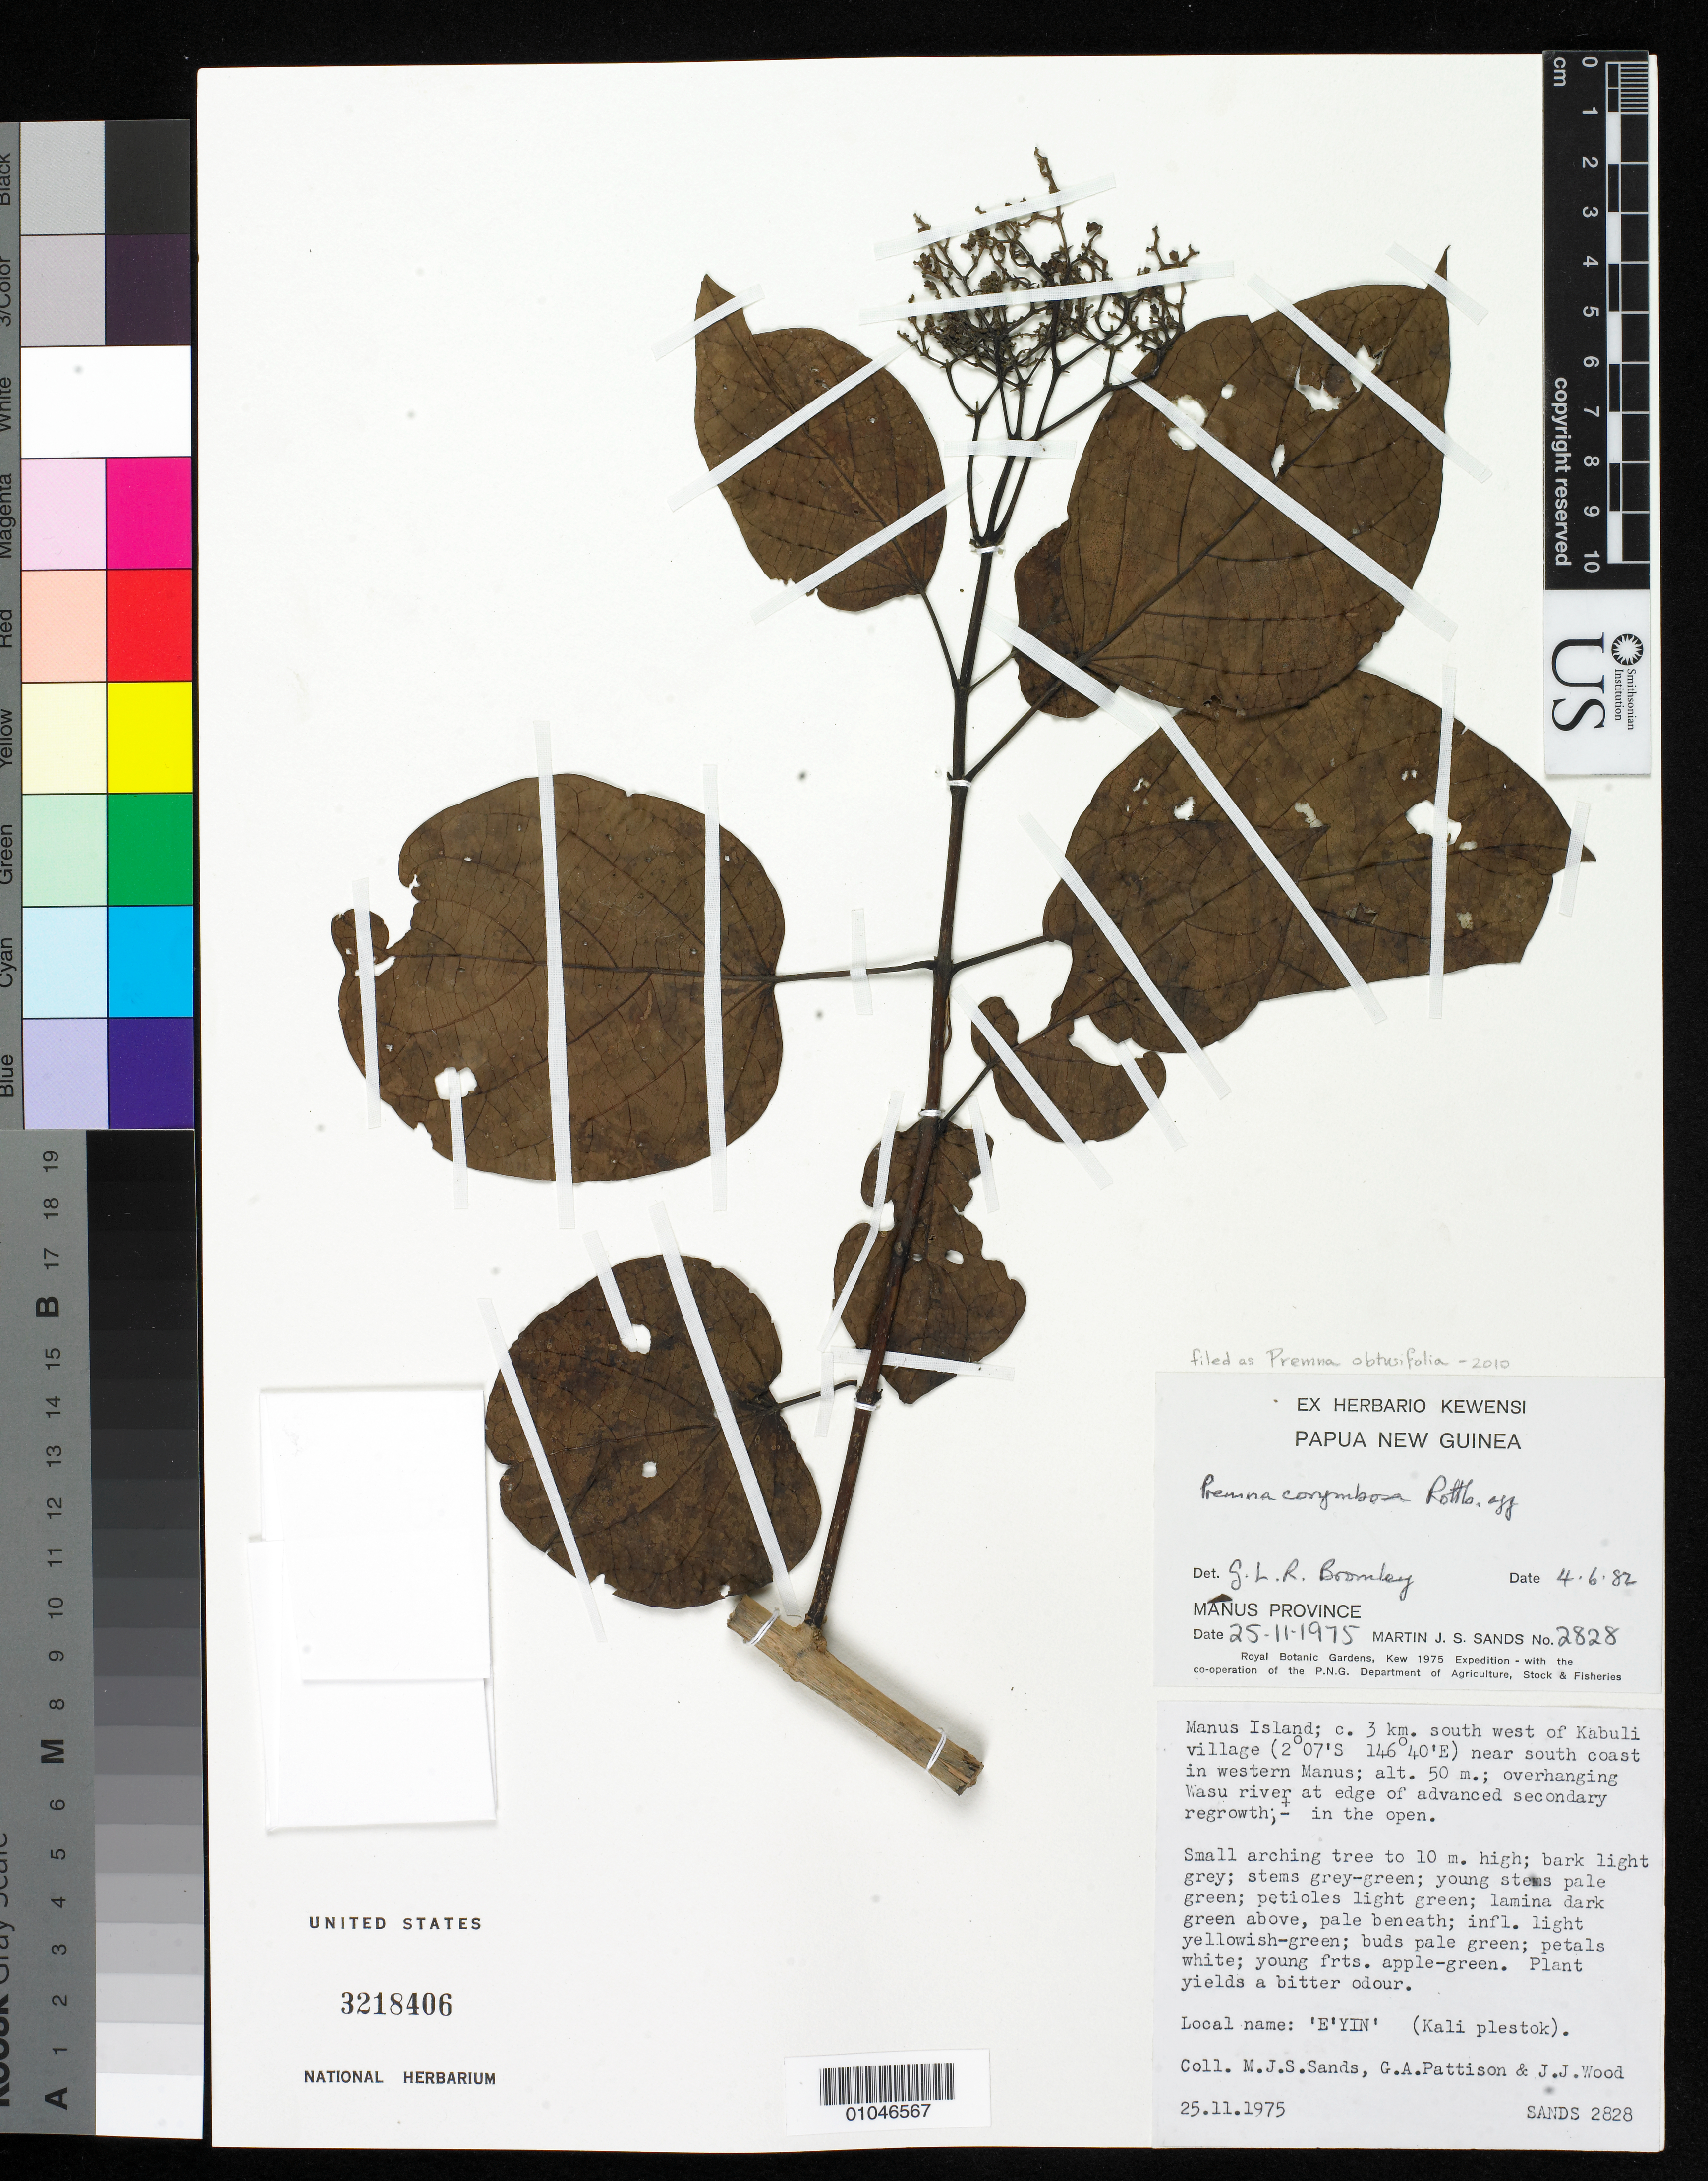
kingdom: Plantae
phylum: Tracheophyta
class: Magnoliopsida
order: Lamiales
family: Lamiaceae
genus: Premna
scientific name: Premna obtusifolia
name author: R. Br.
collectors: M. Sands et al.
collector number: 2828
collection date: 1975-11-25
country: Papua New Guinea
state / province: Manus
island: Manus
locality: c. 3 km SW of Kabuli village near S coast in western Manus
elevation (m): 50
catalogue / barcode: US 3218406